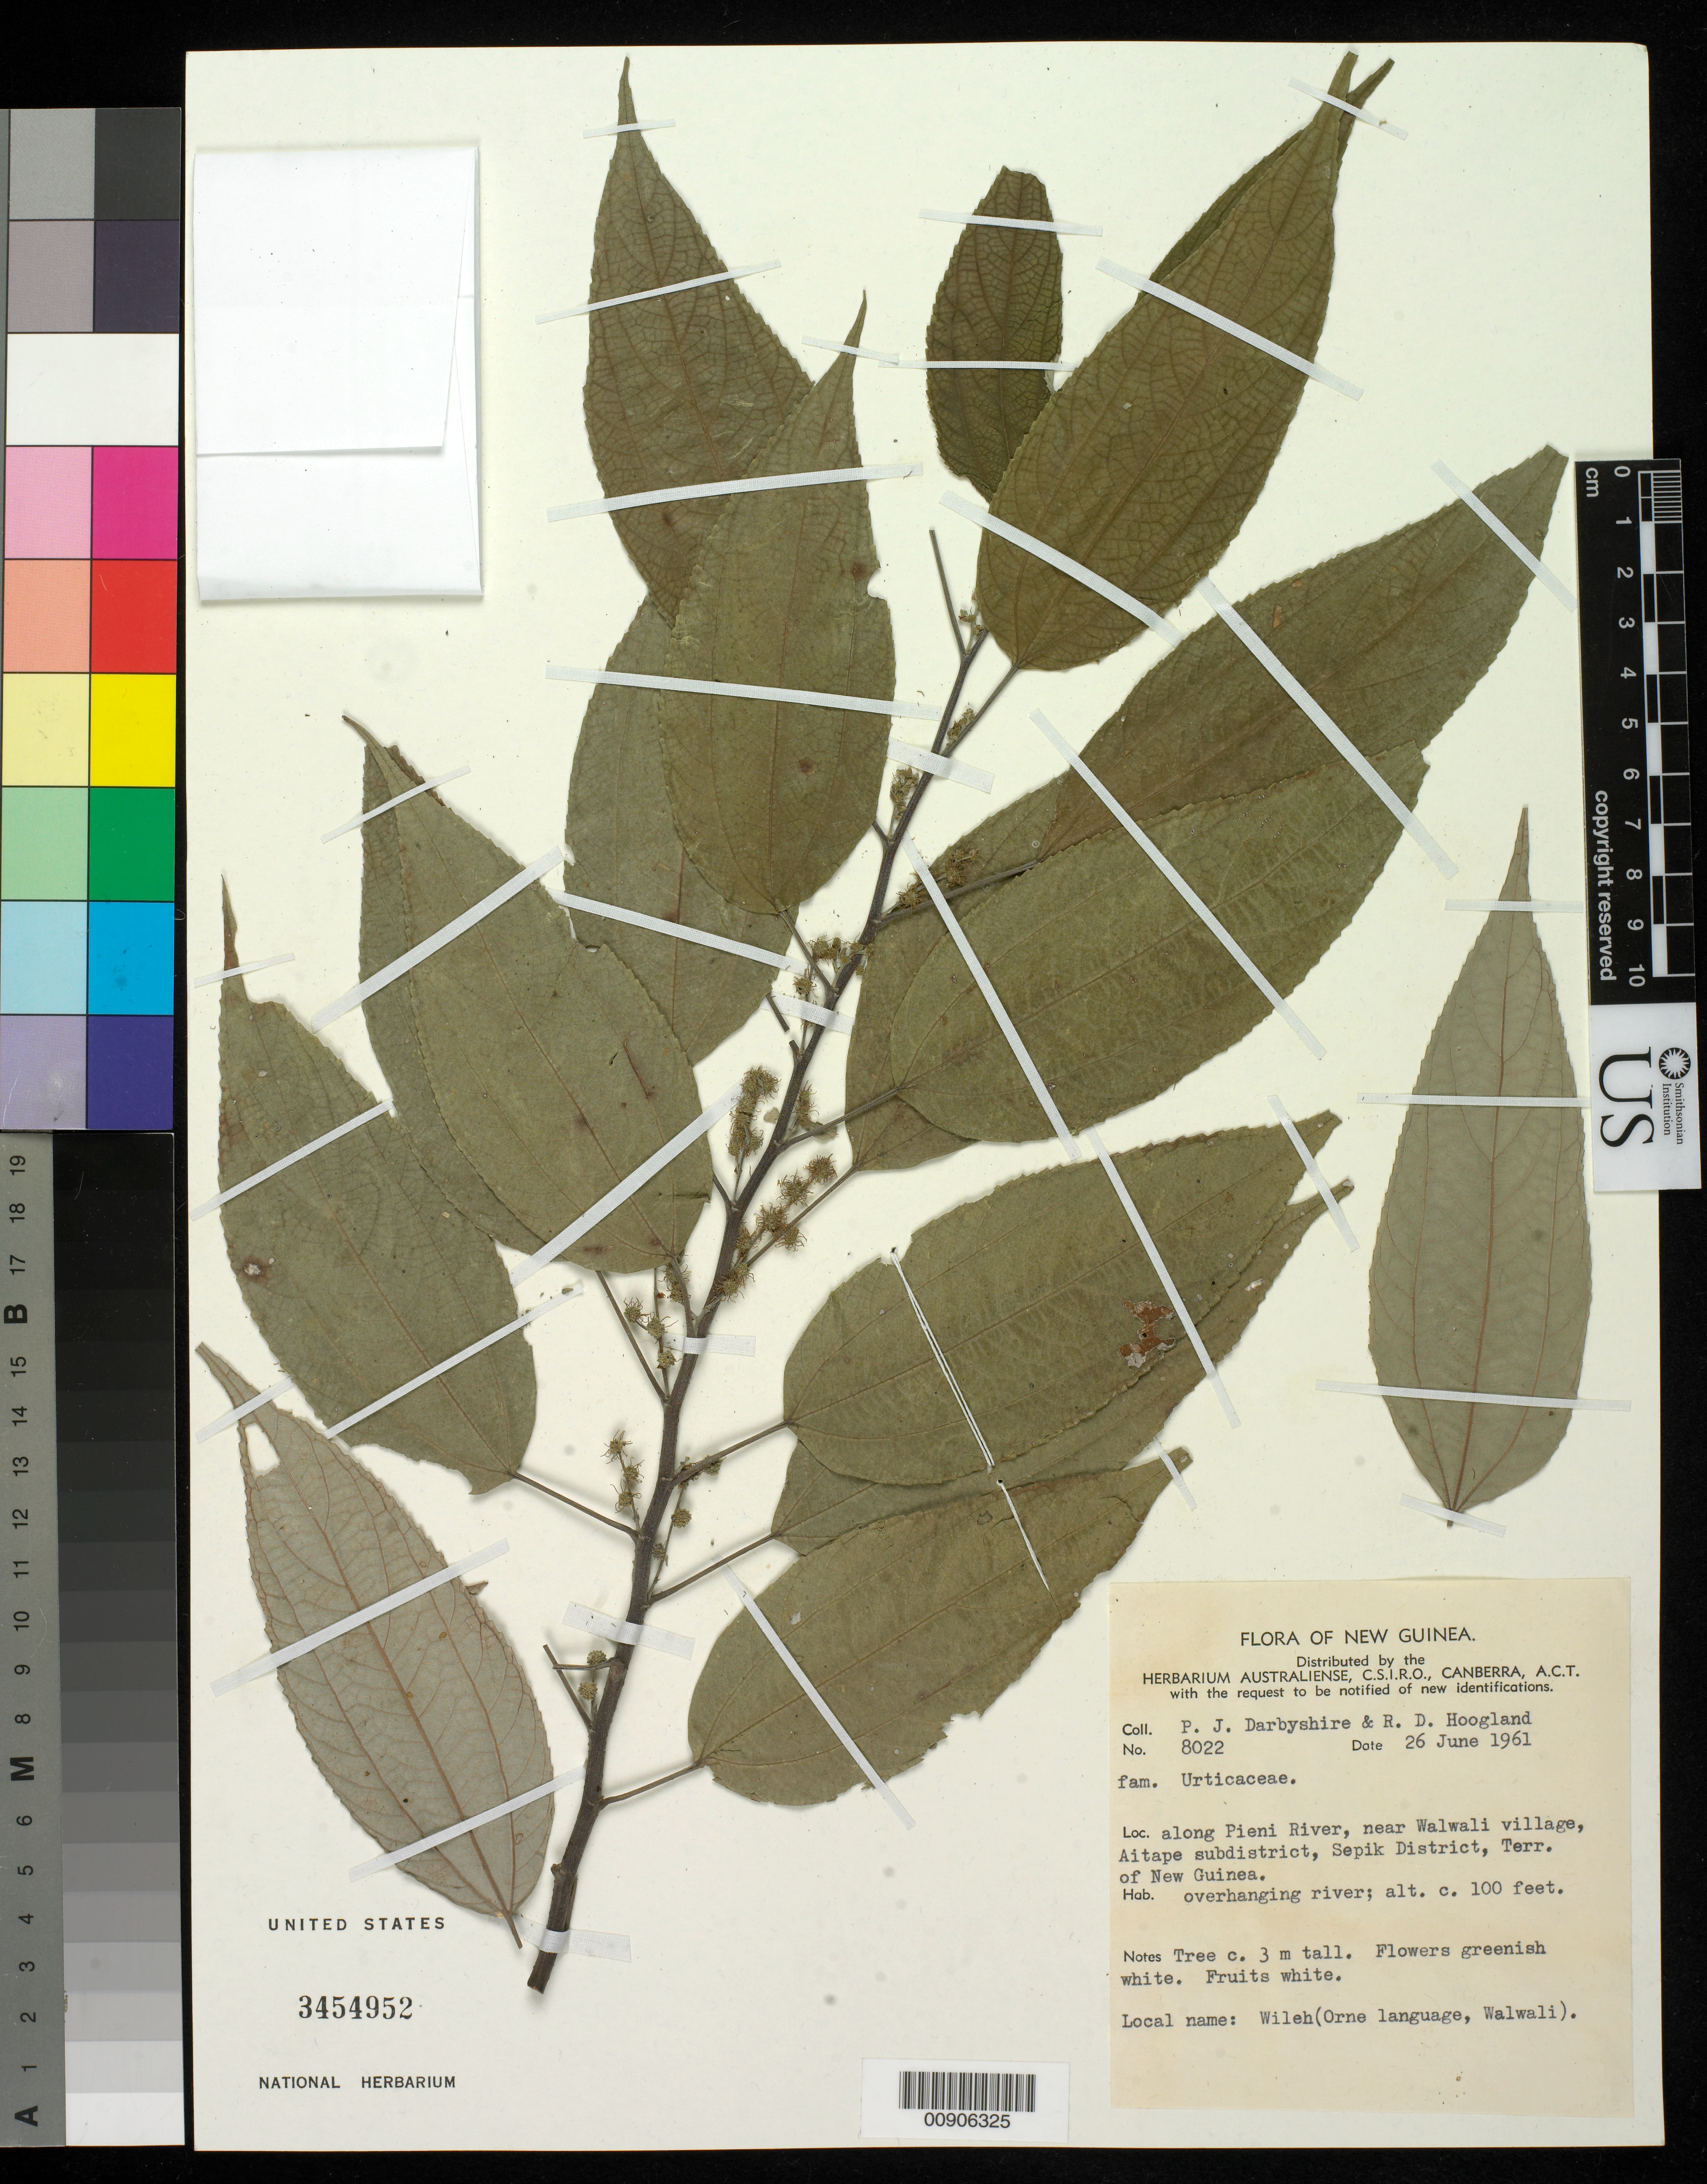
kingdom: Plantae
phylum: Tracheophyta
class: Magnoliopsida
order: Rosales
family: Urticaceae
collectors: P. Darbyshire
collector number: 8022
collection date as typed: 26 Jun 1961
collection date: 1961-06-26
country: Papua New Guinea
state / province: Sandaun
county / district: Aitape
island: New Guinea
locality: along Pieni River, near Walwai village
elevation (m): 30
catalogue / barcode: US 3454952